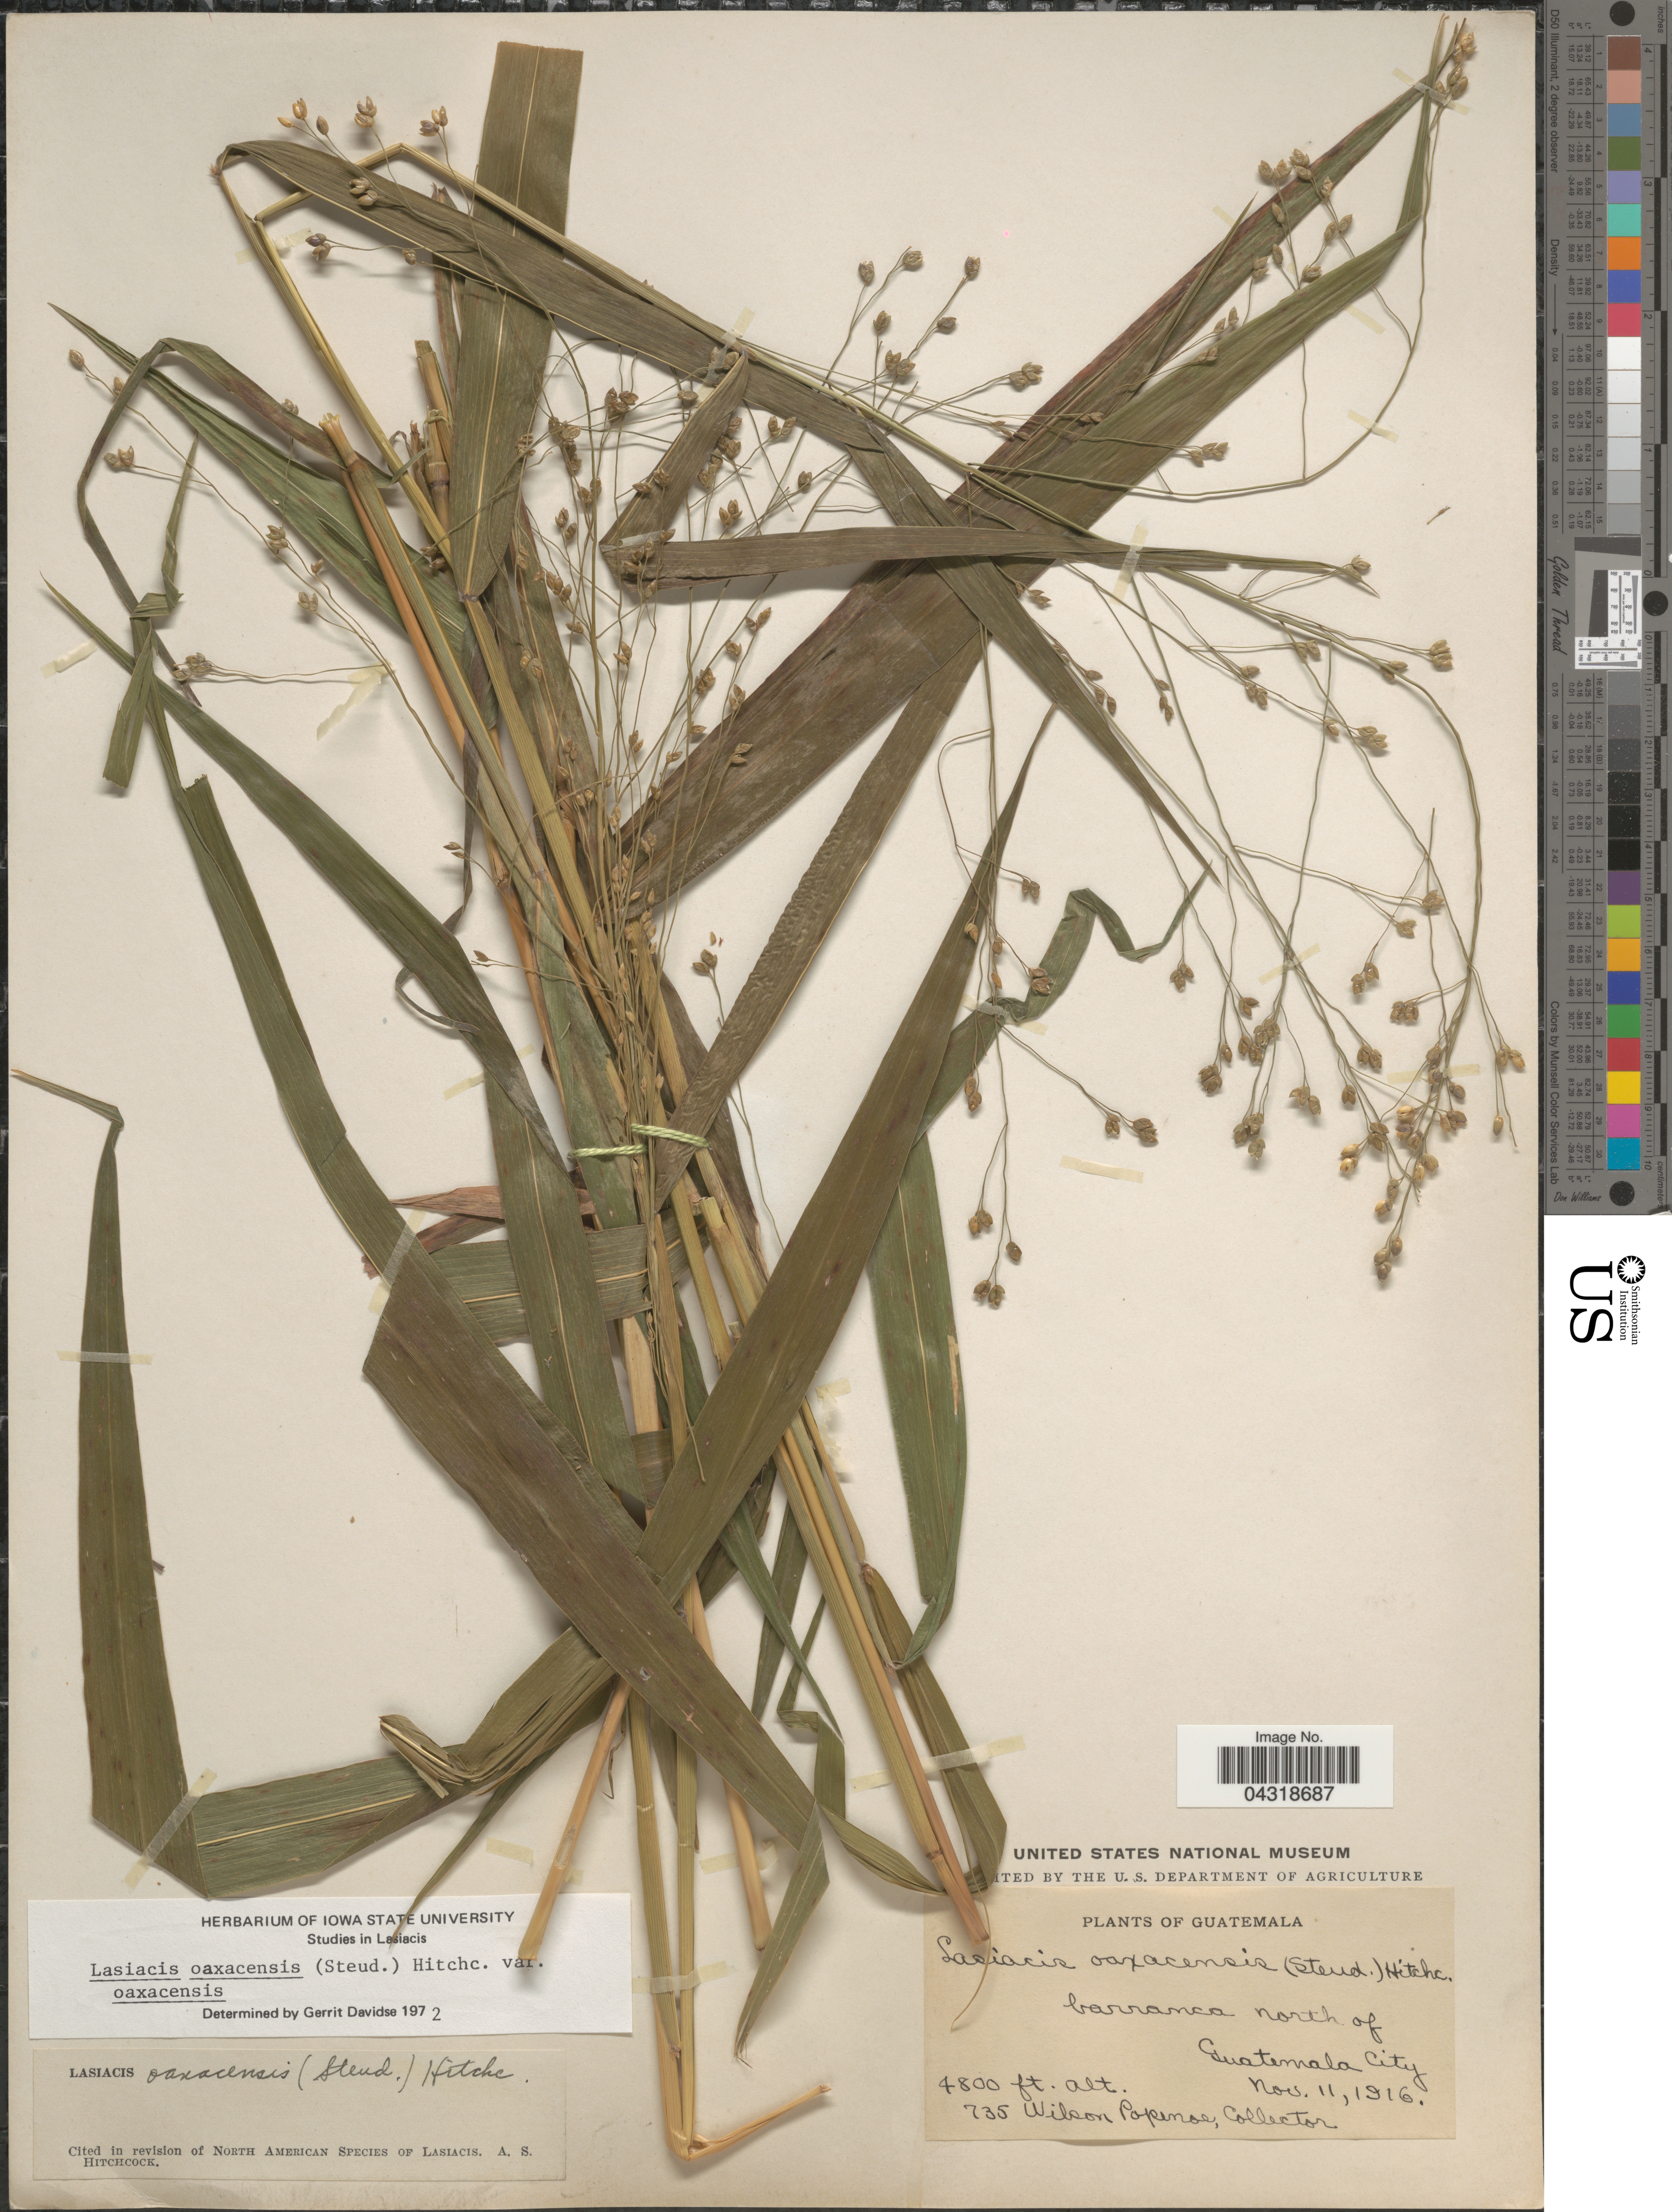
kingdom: Plantae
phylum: Tracheophyta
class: Liliopsida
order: Poales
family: Poaceae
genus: Lasiacis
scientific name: Lasiacis oaxacensis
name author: (Steud.) Hitchc.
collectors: F. Popenoe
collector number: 735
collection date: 1916-11-11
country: Guatemala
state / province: Guatemala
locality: Barranca north of Guatemala City.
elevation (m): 1463